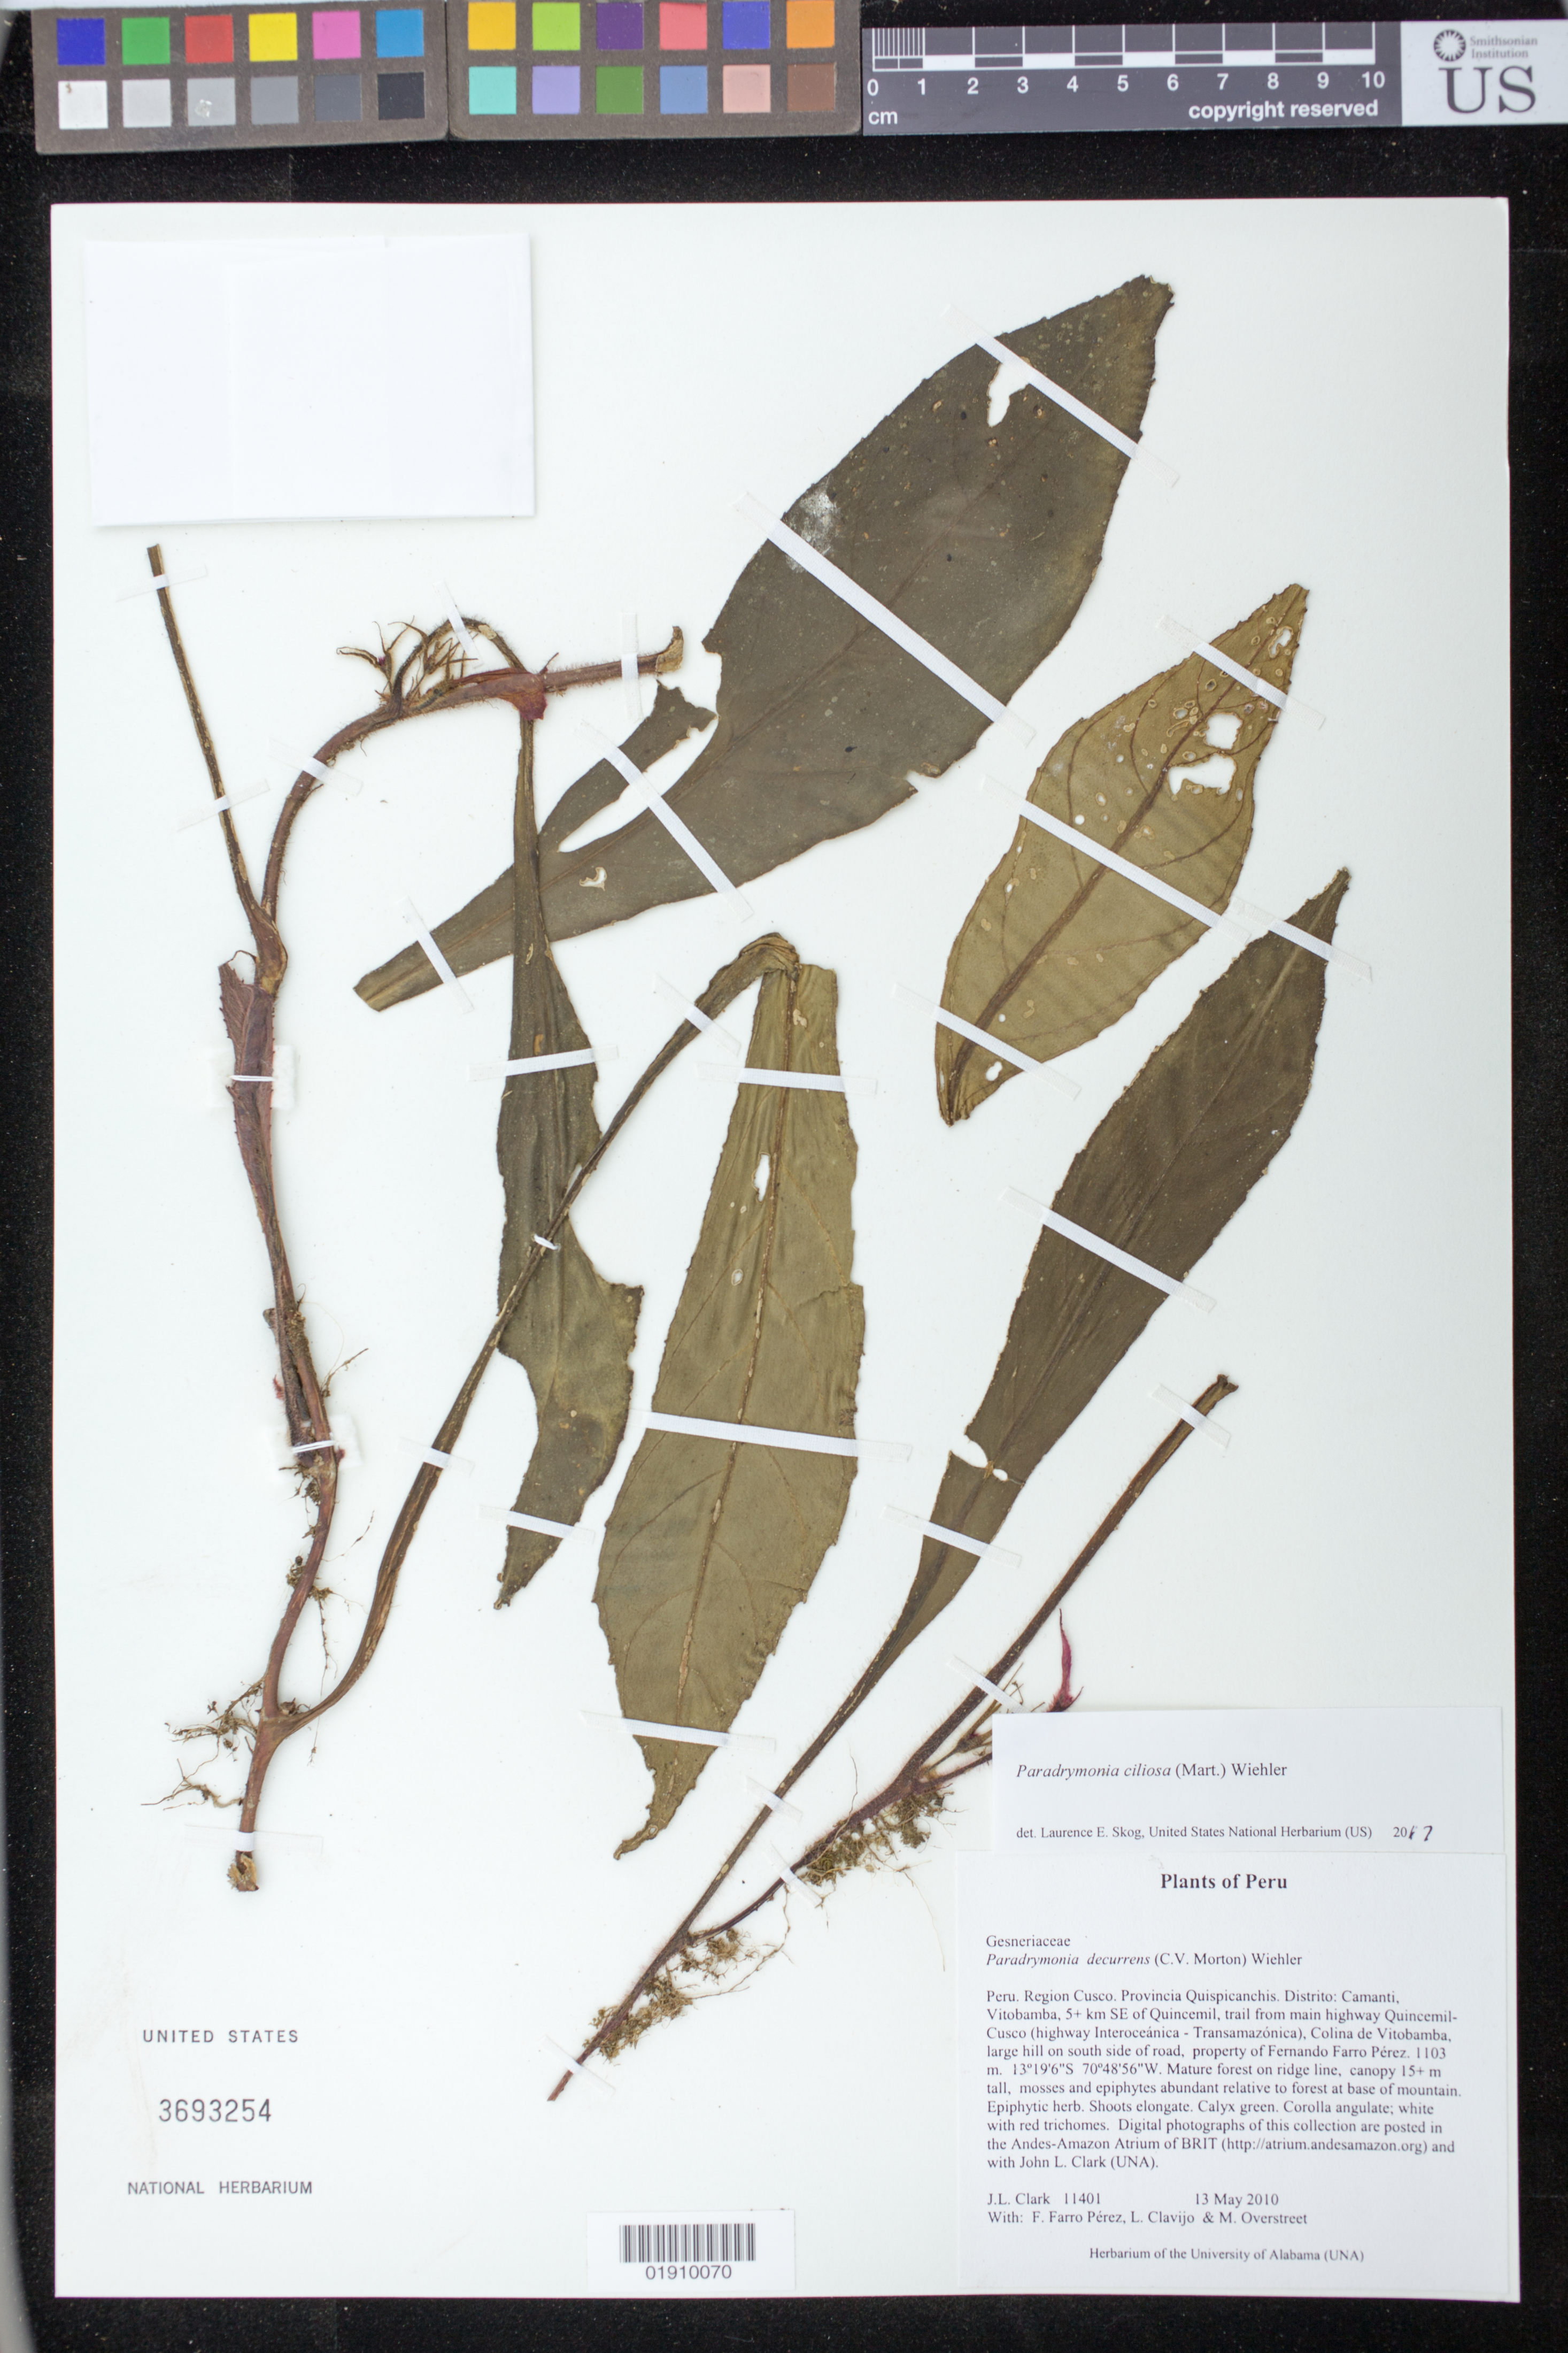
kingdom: Plantae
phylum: Tracheophyta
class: Magnoliopsida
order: Lamiales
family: Gesneriaceae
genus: Paradrymonia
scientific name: Paradrymonia ciliosa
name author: (Mart.) Wiehler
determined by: Skog, Laurence E.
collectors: J. L. Clark, F. Perez, L. Clavijo & M. Overstreet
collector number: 11401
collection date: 2010-05-13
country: Peru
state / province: Cusco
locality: Provincia Quispicanchis: Distrito: Camanti, Vitobamba, 5+ km SE of Quincemil Cusco (highway Interoccania-Transamazonica). Colina de Vitobamba, large hill on south side of road, property of Fernando Farro Perez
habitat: Mature forest on ridge line, canopy 15+ m tall, mosses and epiphytes abundant relative to forest at base of mountain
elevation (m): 1103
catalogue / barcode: US 3693254